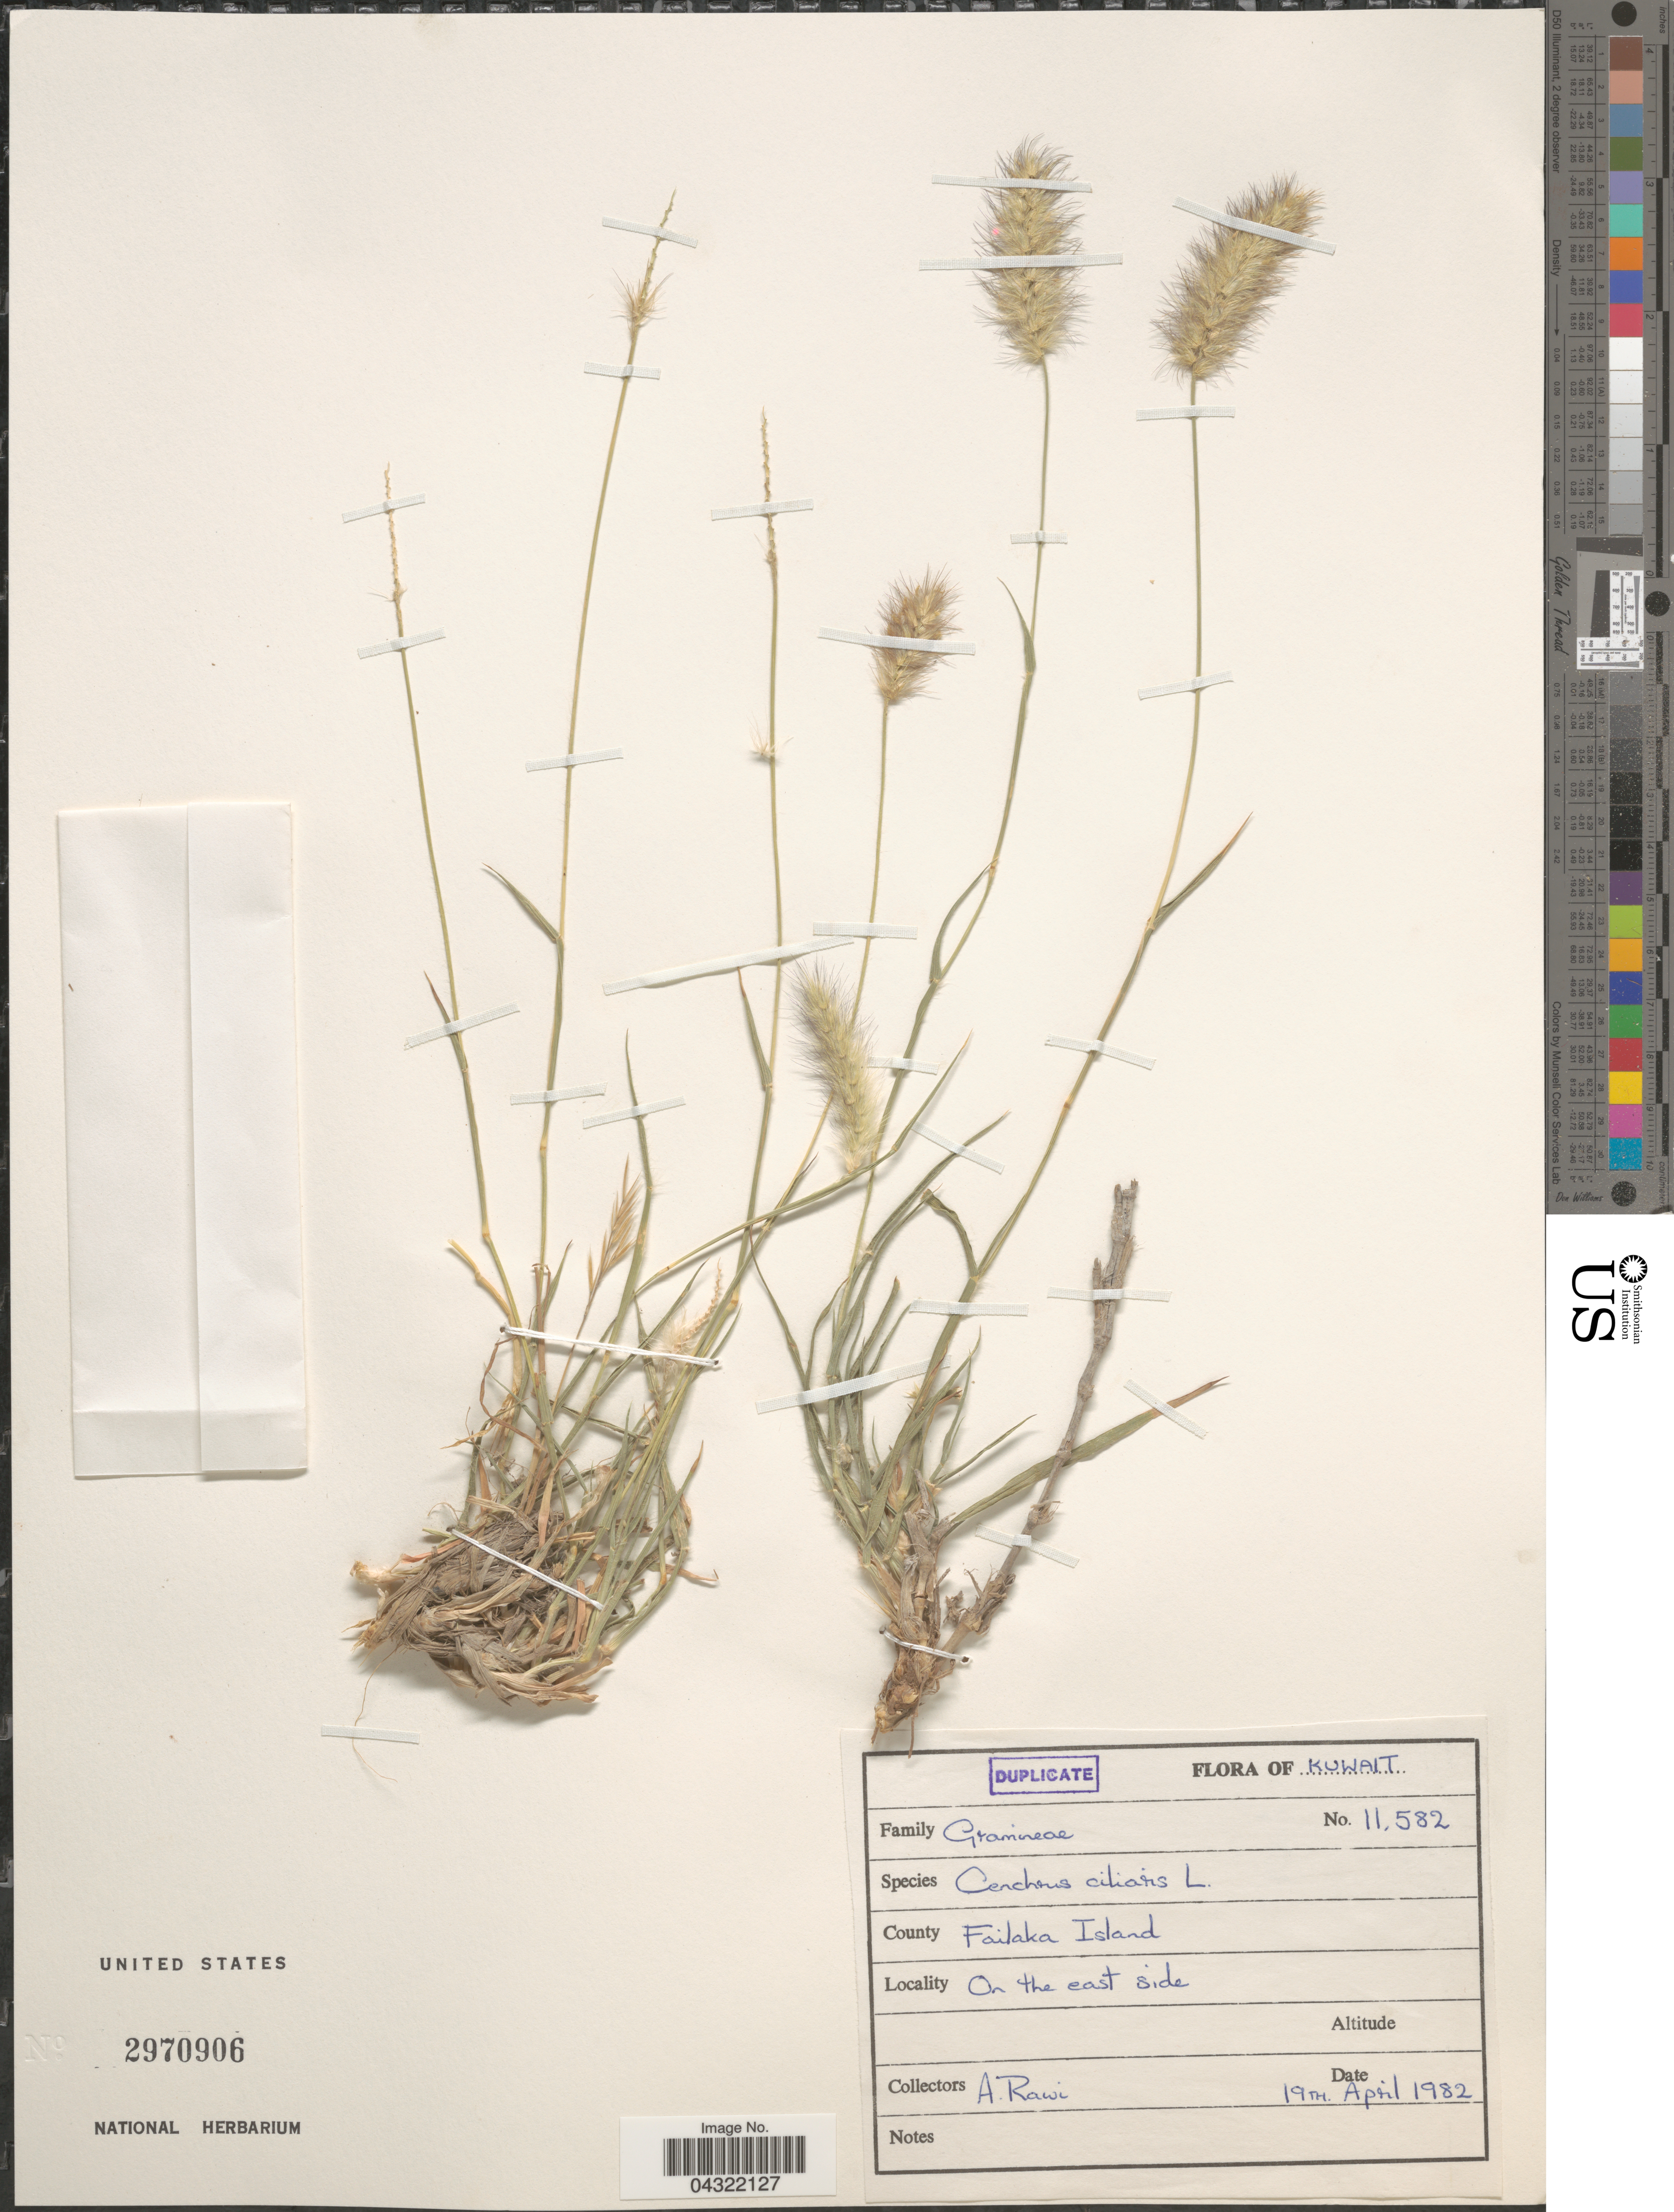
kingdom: Plantae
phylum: Tracheophyta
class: Liliopsida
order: Poales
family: Poaceae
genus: Cenchrus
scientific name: Cenchrus ciliaris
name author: L.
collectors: A. Rawi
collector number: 11582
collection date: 1982-04-19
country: Kuwait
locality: County Failaka Island. On the east side.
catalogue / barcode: US 2970906